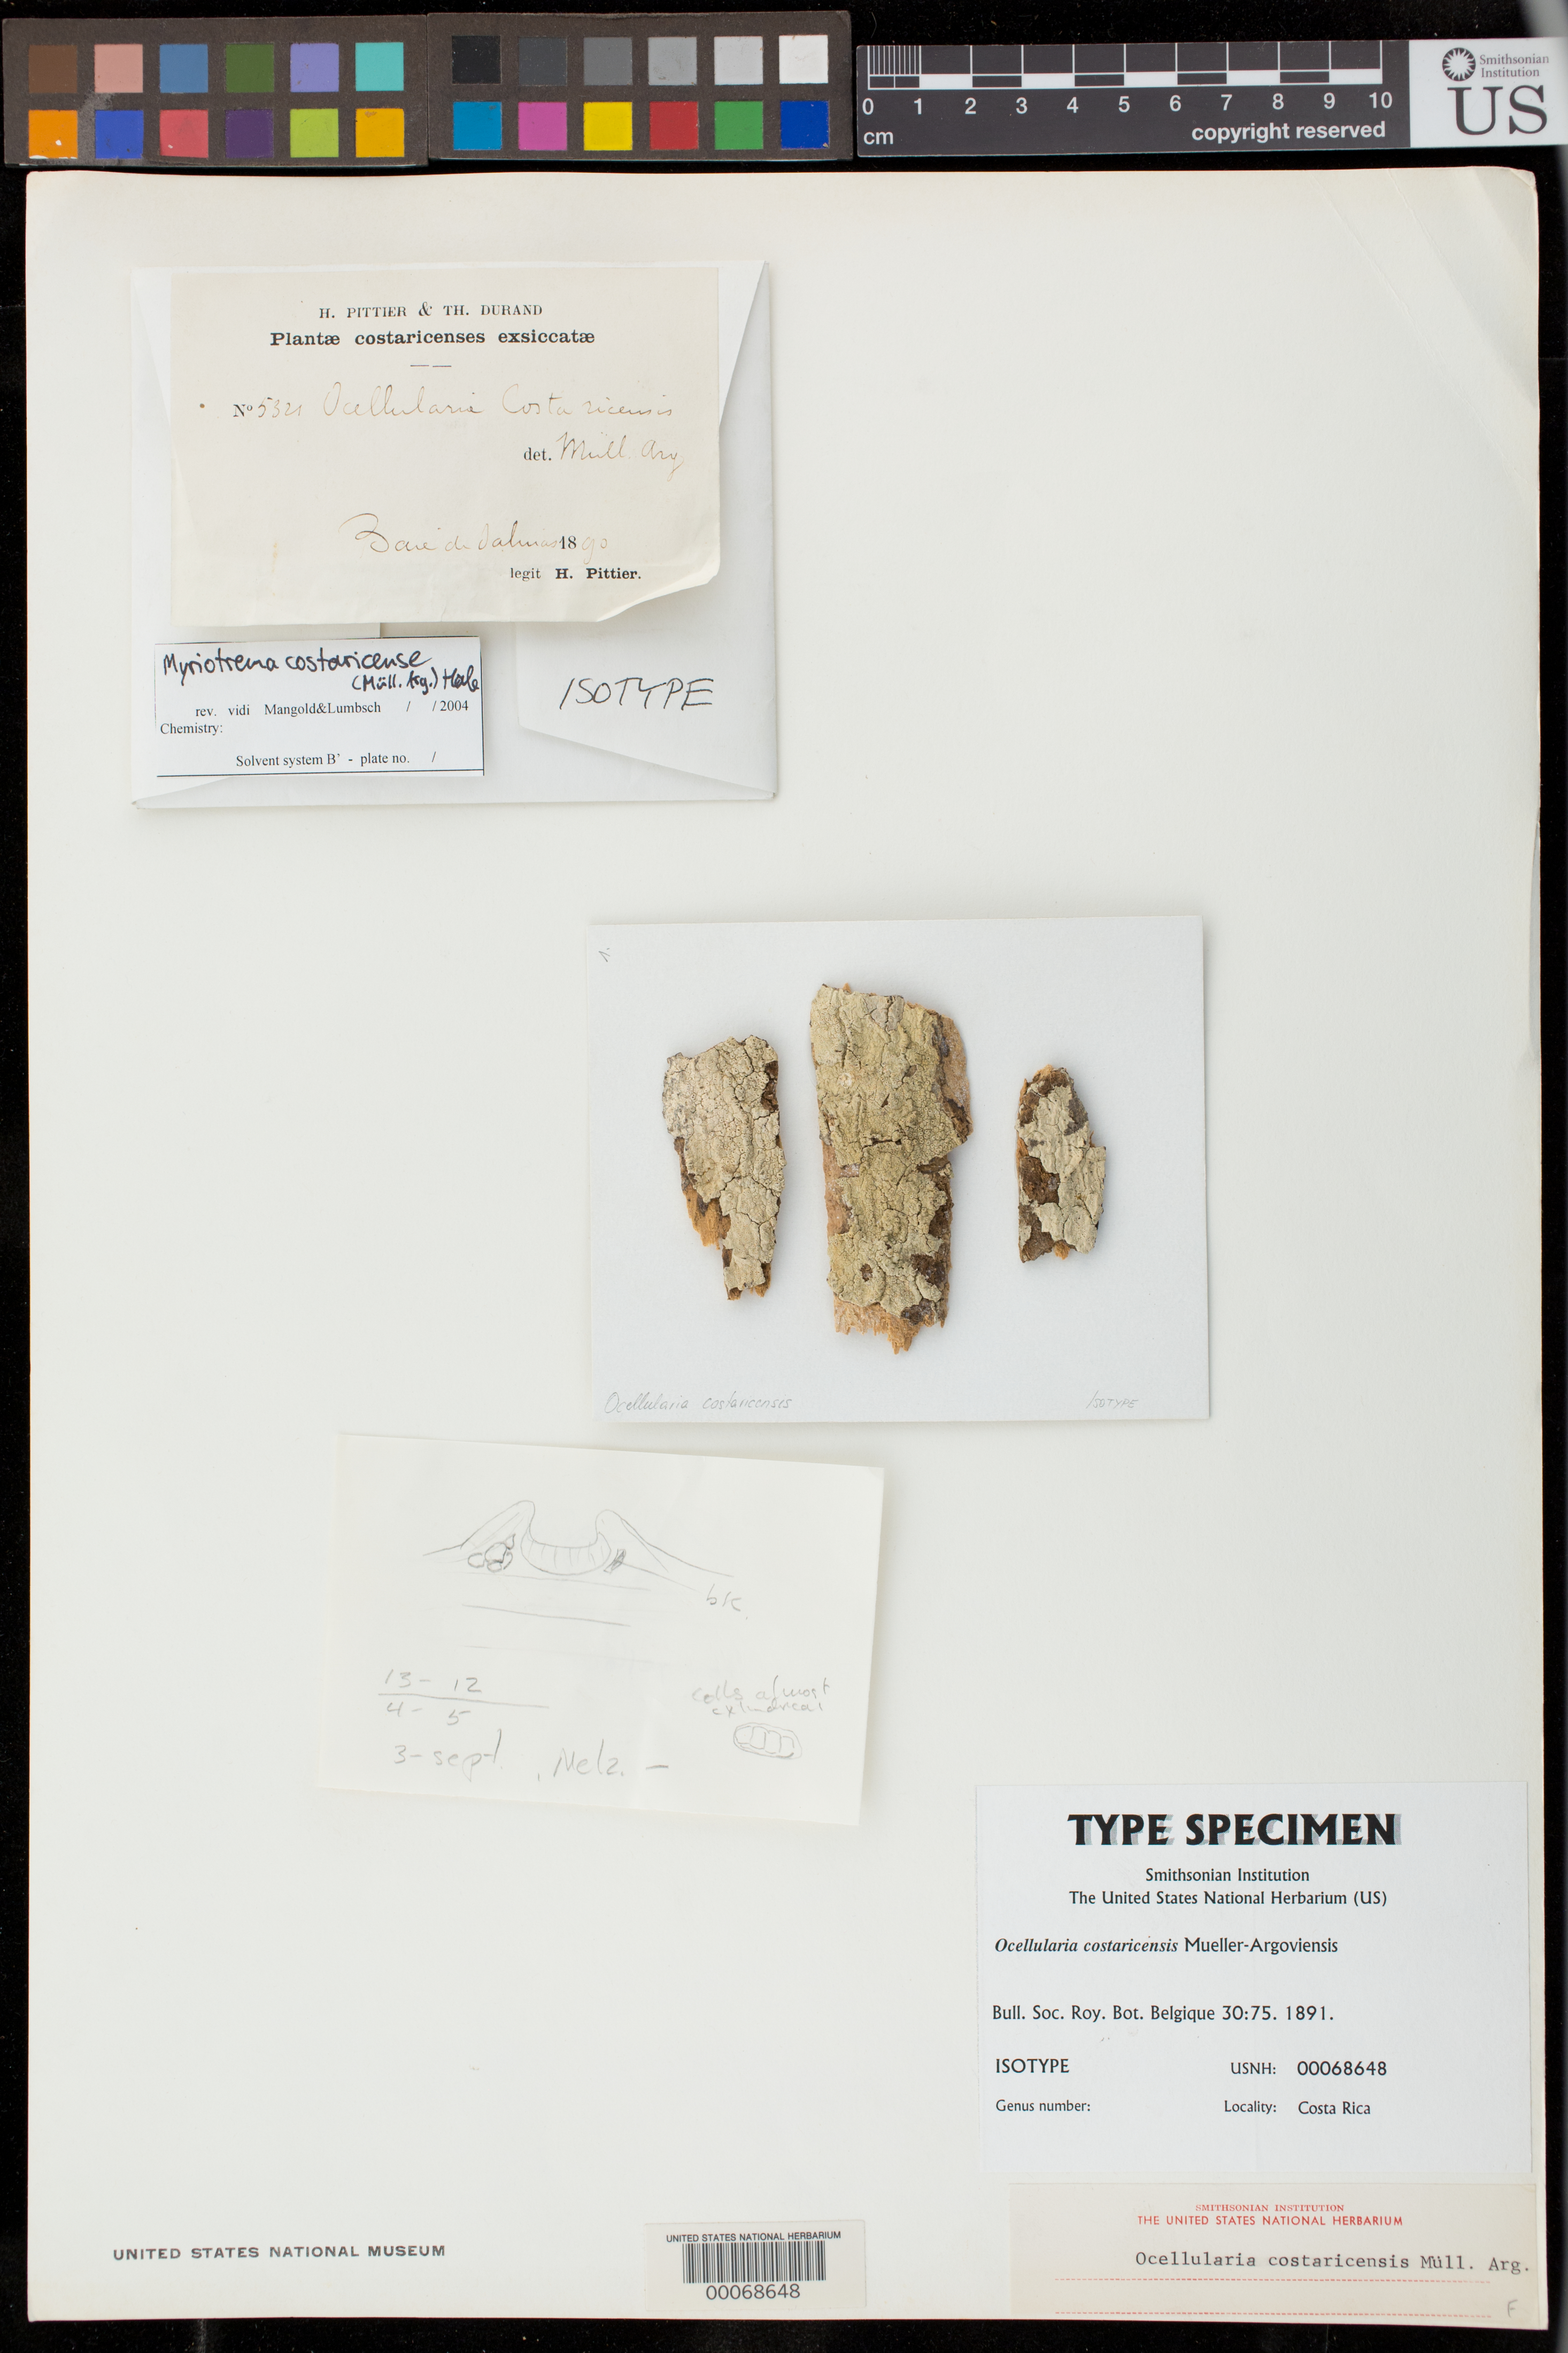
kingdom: Fungi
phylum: Ascomycota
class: Lecanoromycetes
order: Ostropales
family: Graphidaceae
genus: Ocellularia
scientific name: Ocellularia costaricensis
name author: Müll. Arg.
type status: Isotype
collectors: H. F. Pittier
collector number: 5321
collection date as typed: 1890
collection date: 1890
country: Costa Rica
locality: Baie de Salinas